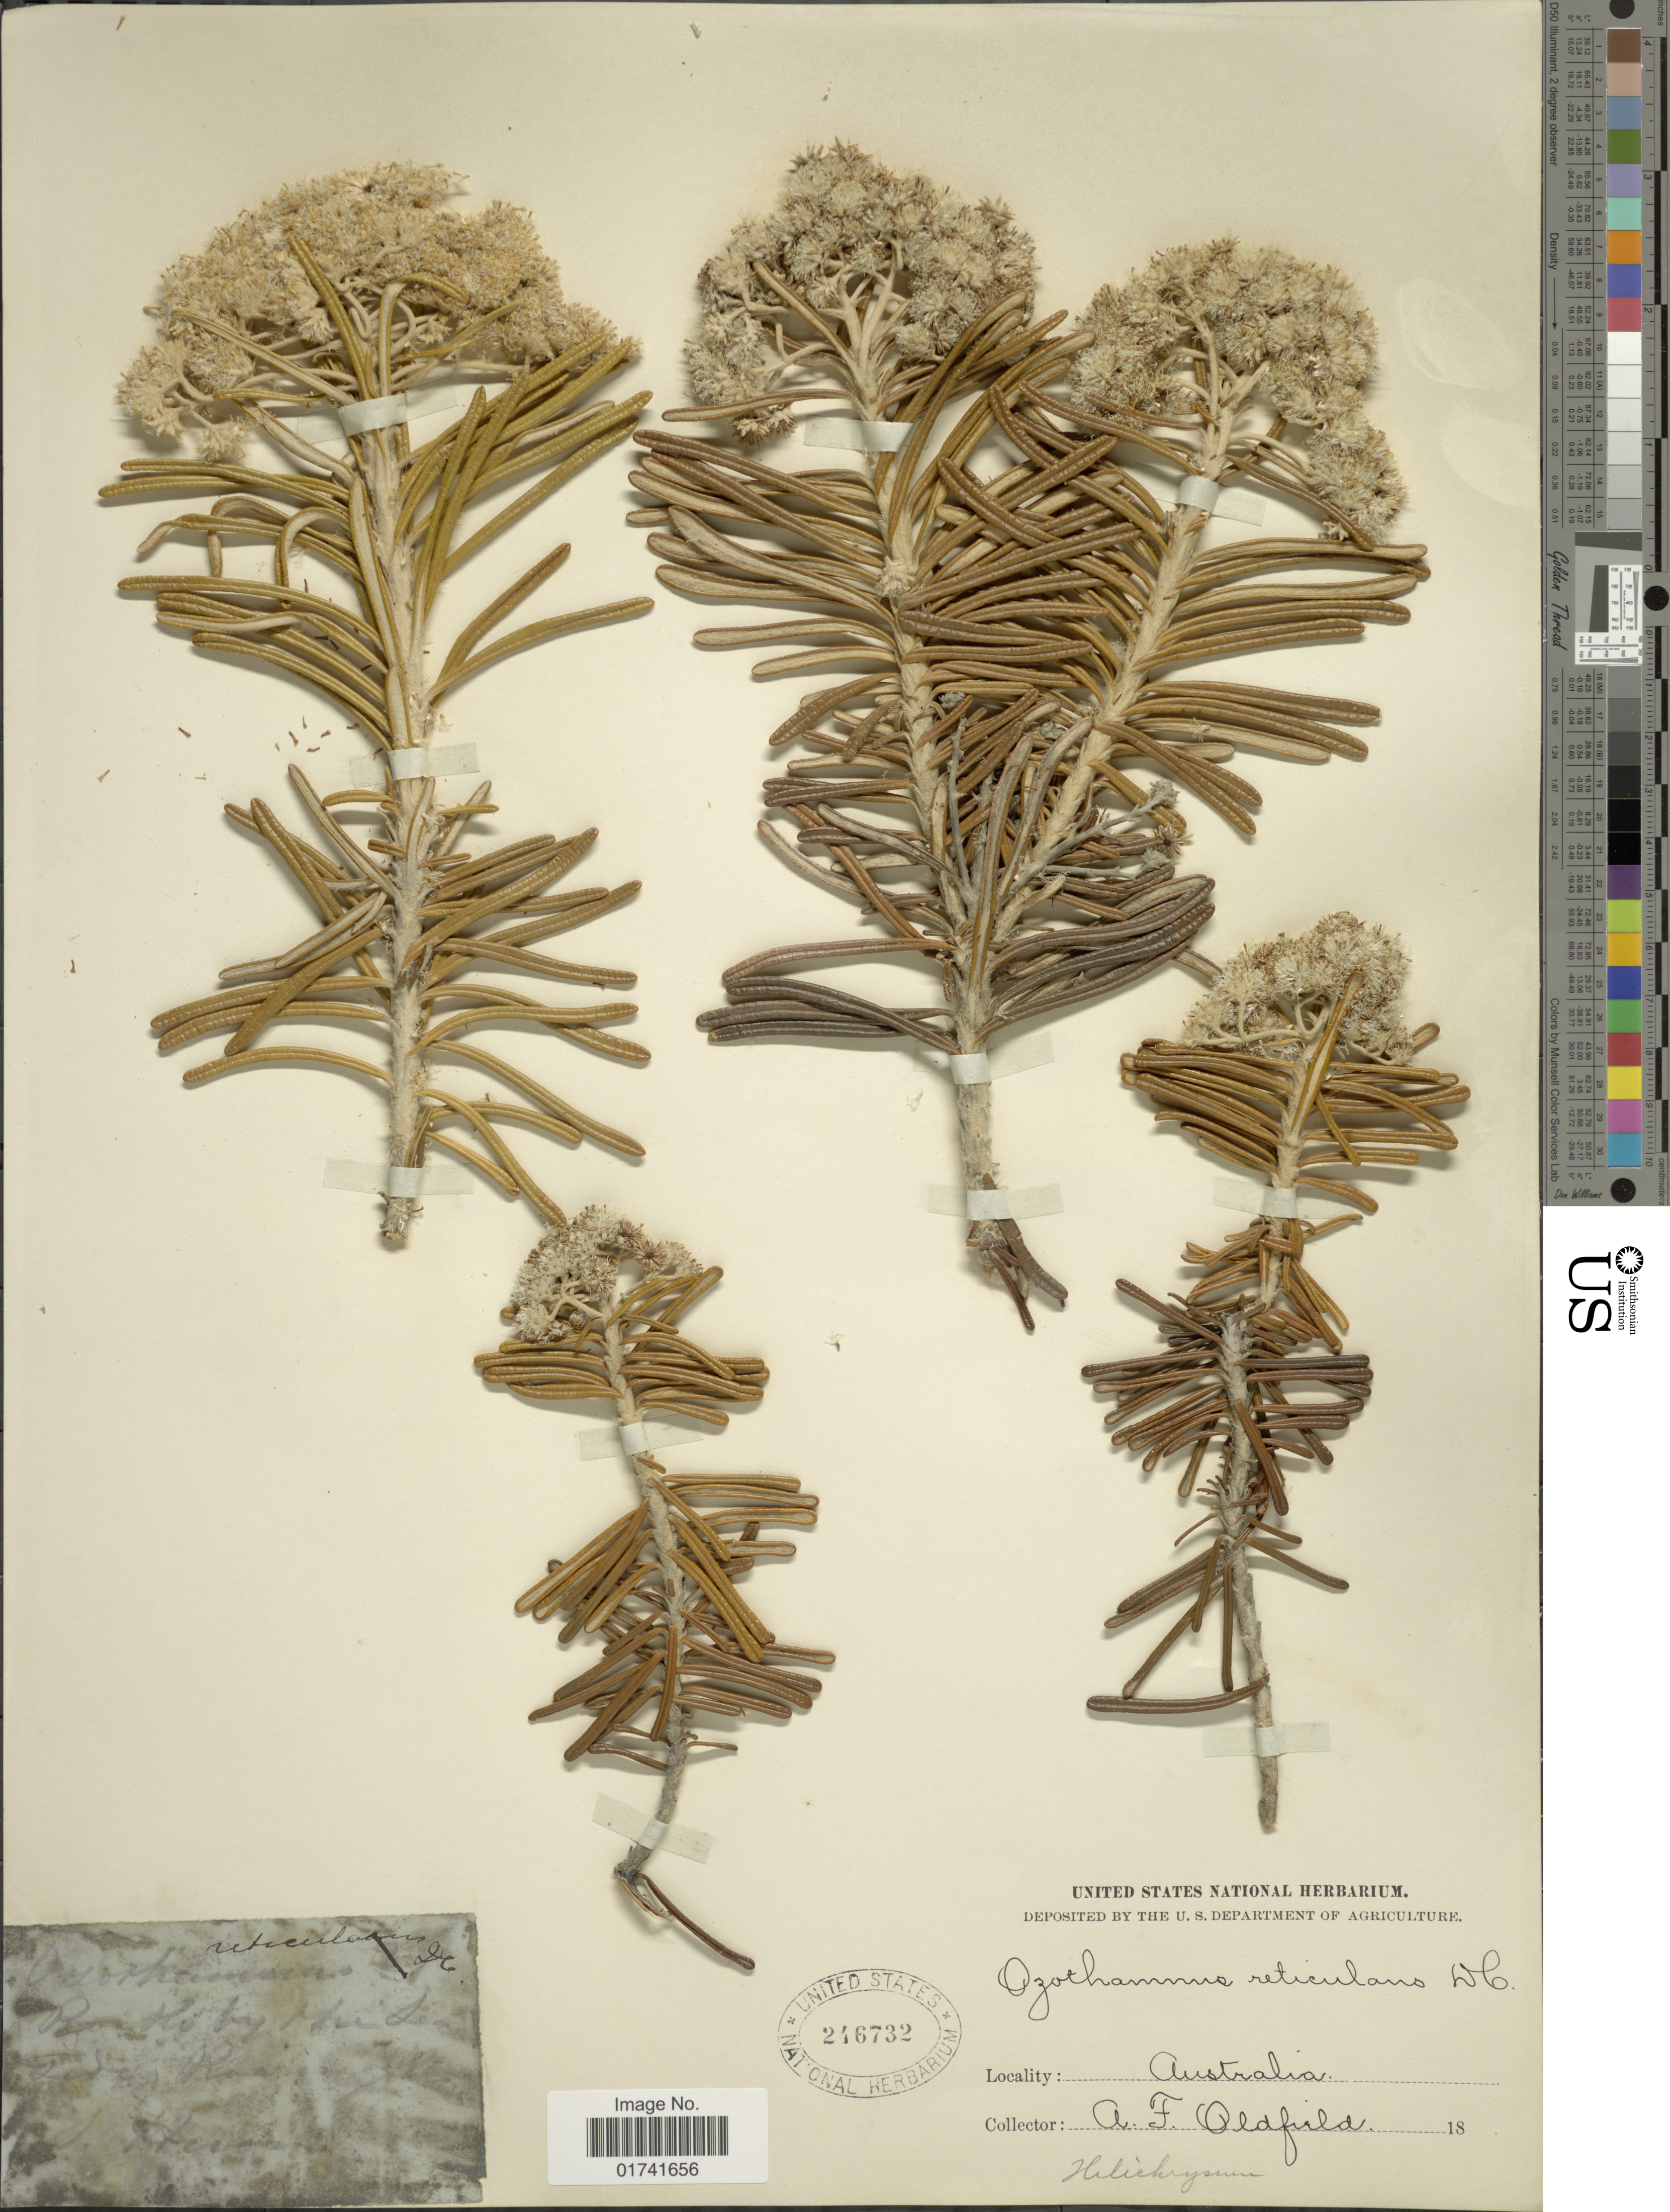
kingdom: Plantae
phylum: Tracheophyta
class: Magnoliopsida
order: Asterales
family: Asteraceae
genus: Ozothamnus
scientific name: Ozothamnus reticulatus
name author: (Labill.) DC.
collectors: A. Oldfield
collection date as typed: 18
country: Australia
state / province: Tasmania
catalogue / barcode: US 246732